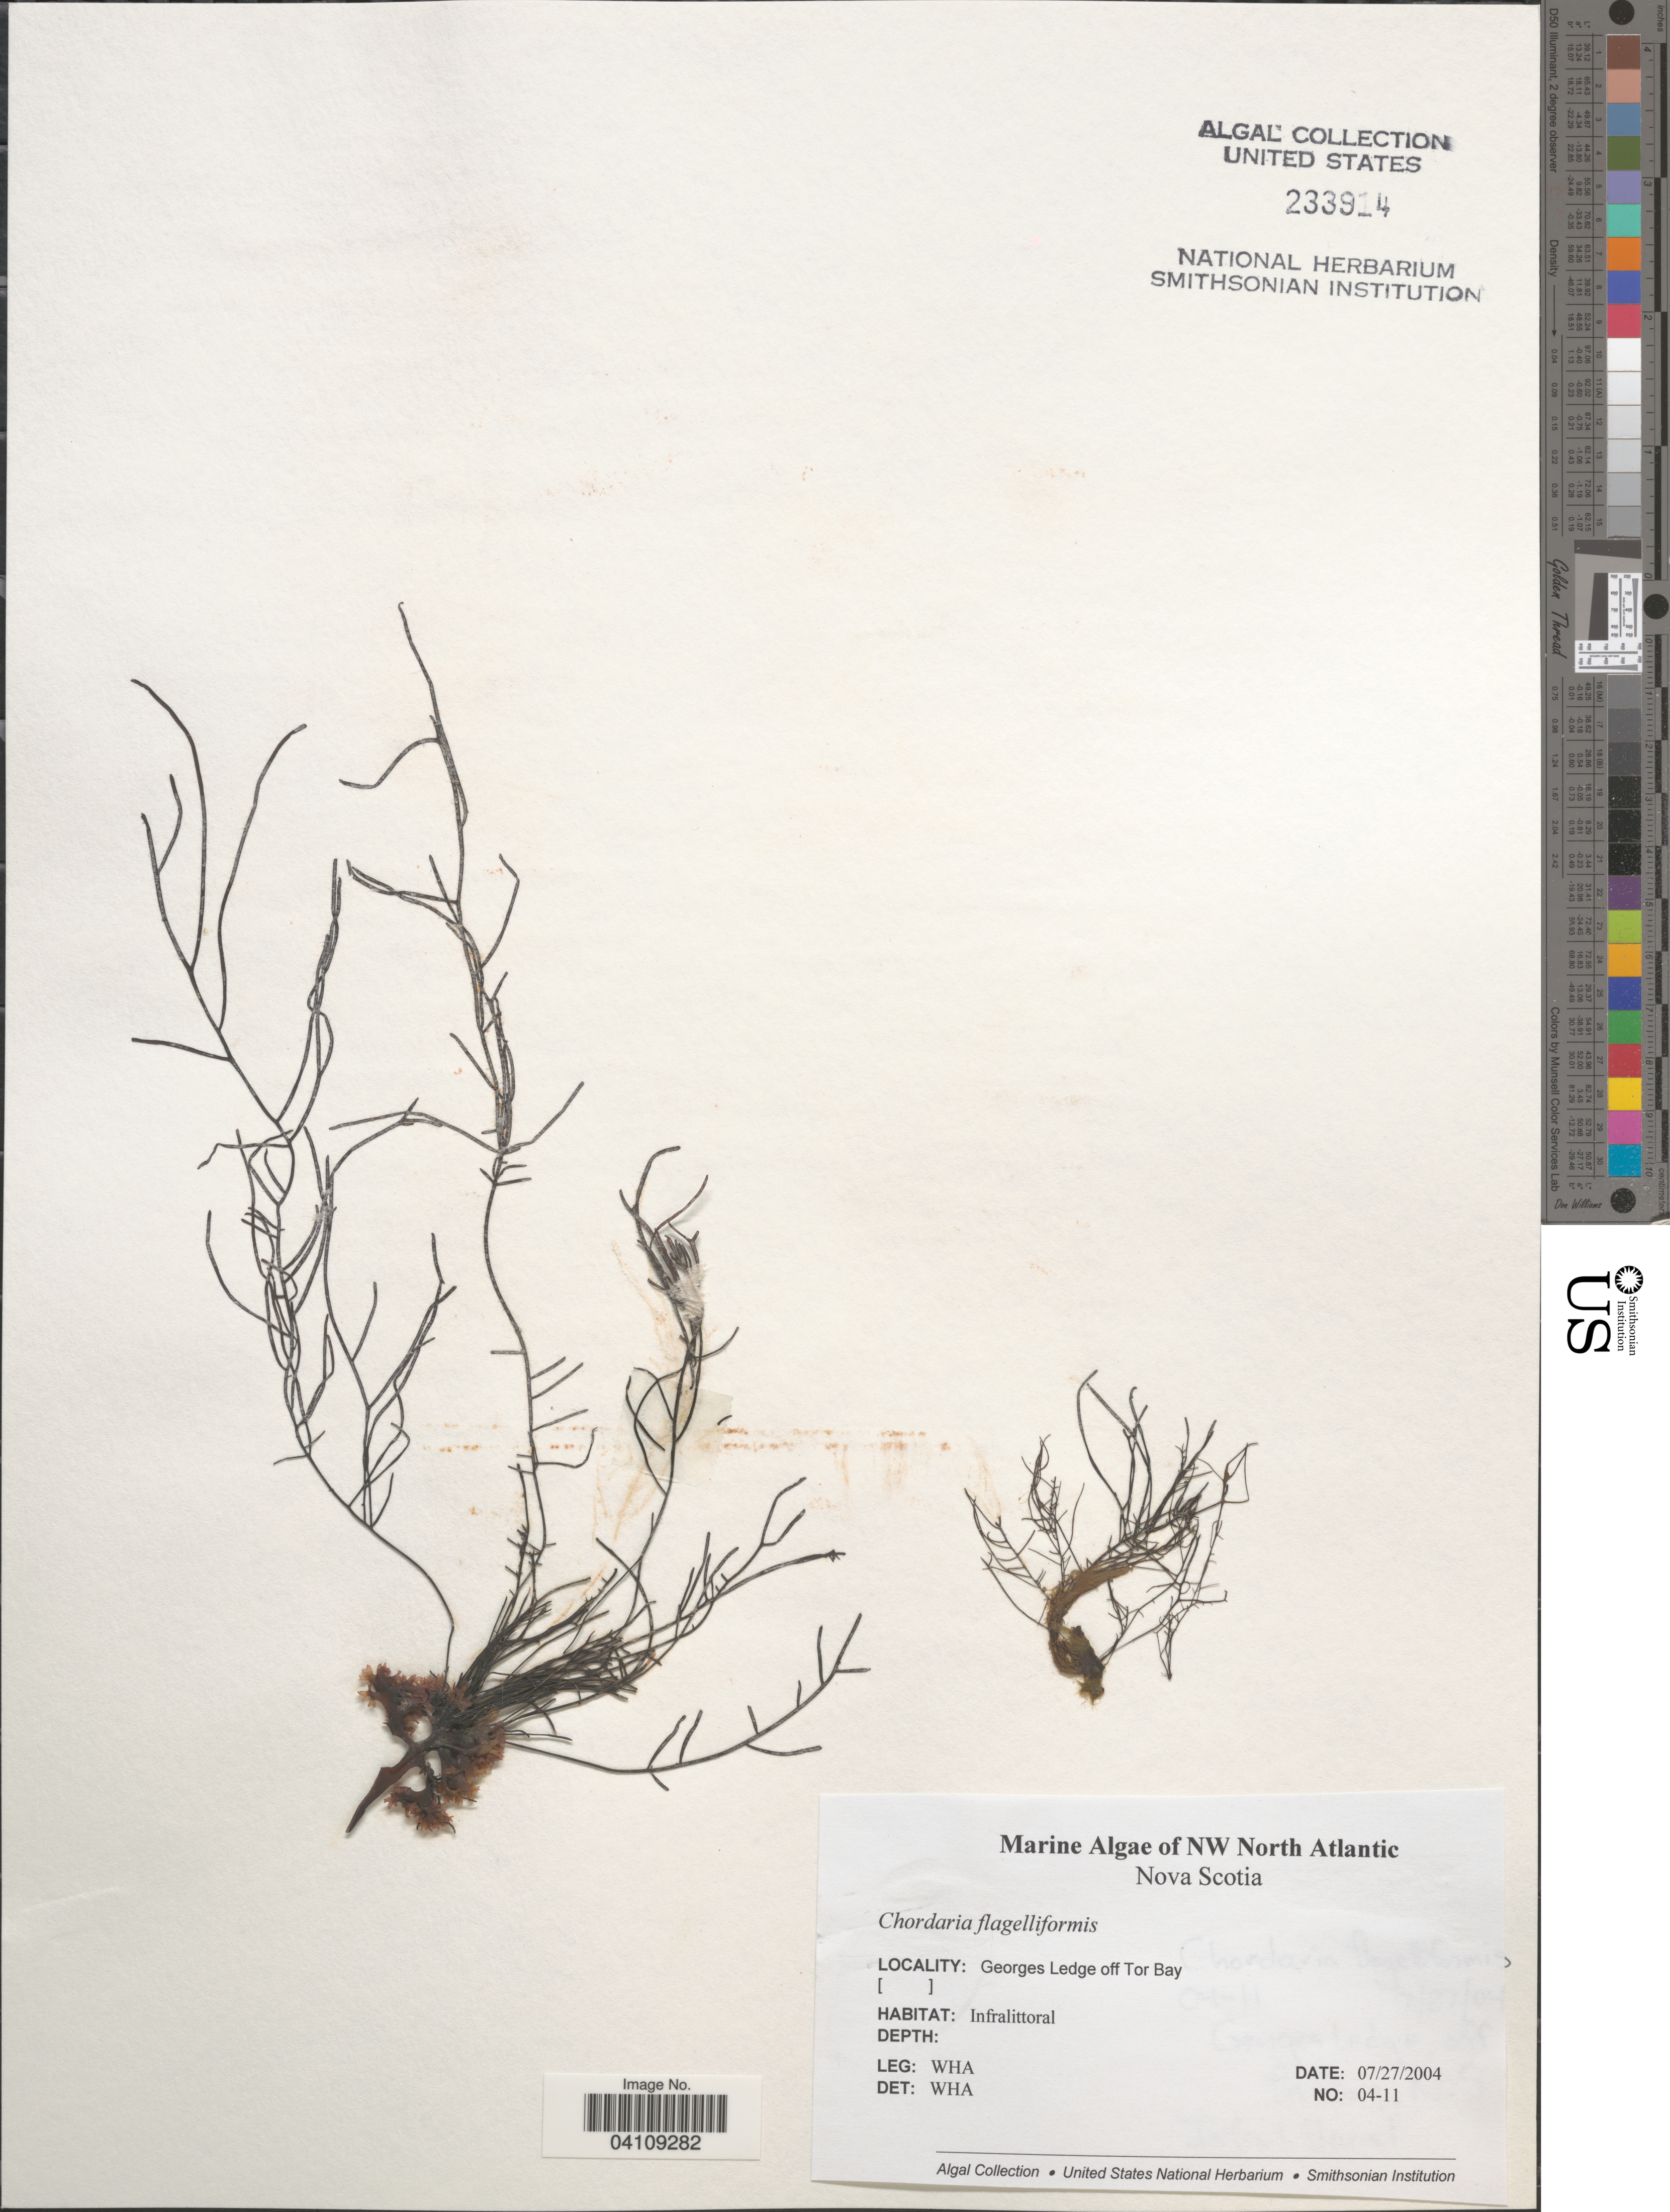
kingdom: Chromista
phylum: Ochrophyta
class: Phaeophyceae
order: Ectocarpales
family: Chordariaceae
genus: Chordaria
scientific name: Chordaria flagelliformis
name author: (Hudson) Grev.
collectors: W. H. Adey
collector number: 04-11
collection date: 2004-07-27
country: Canada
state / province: Nova Scotia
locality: NW North Atlantic. Georges Ledge off Tor Bay.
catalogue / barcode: US 233914